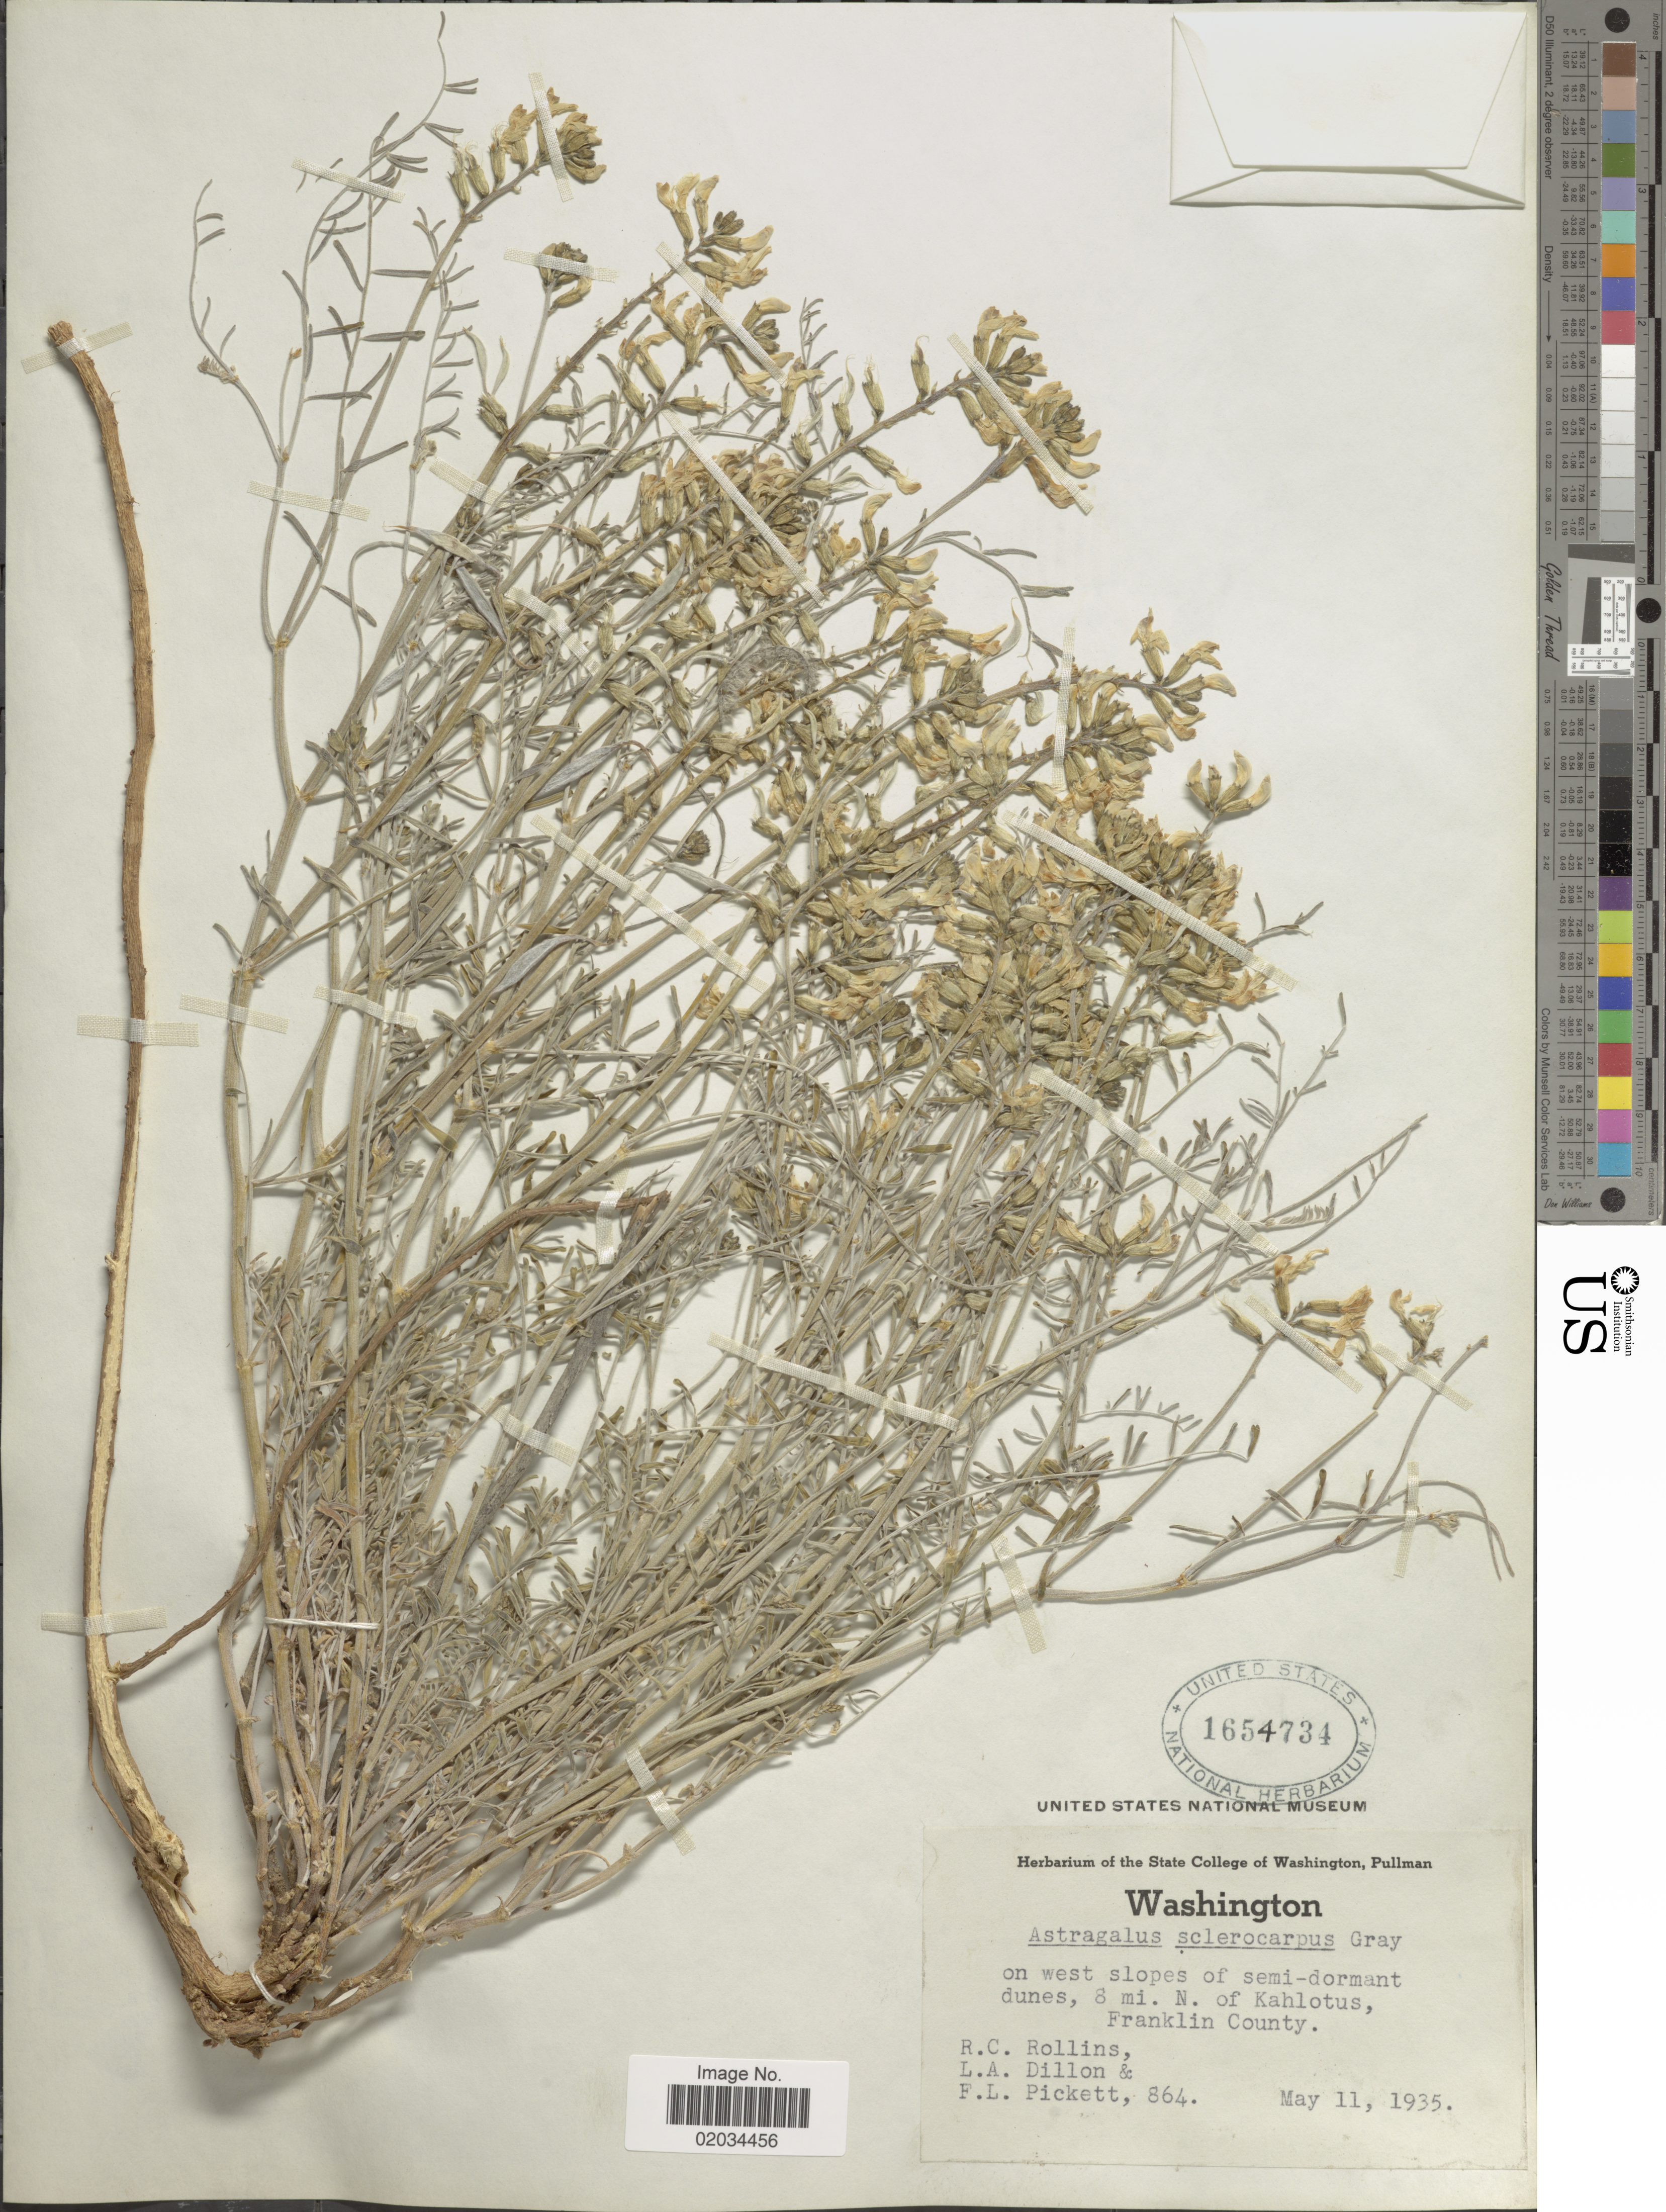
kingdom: Plantae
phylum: Tracheophyta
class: Magnoliopsida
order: Fabales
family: Fabaceae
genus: Astragalus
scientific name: Astragalus sclerocarpus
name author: A. Gray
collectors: R. C. Rollins, L. Dillon & F. Pickett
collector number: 864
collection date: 1935-05-11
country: United States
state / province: Washington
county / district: Franklin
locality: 8 mi N of Kahlotus, Franklin County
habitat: on slopes of semi-decumbent dunes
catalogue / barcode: US 1654734